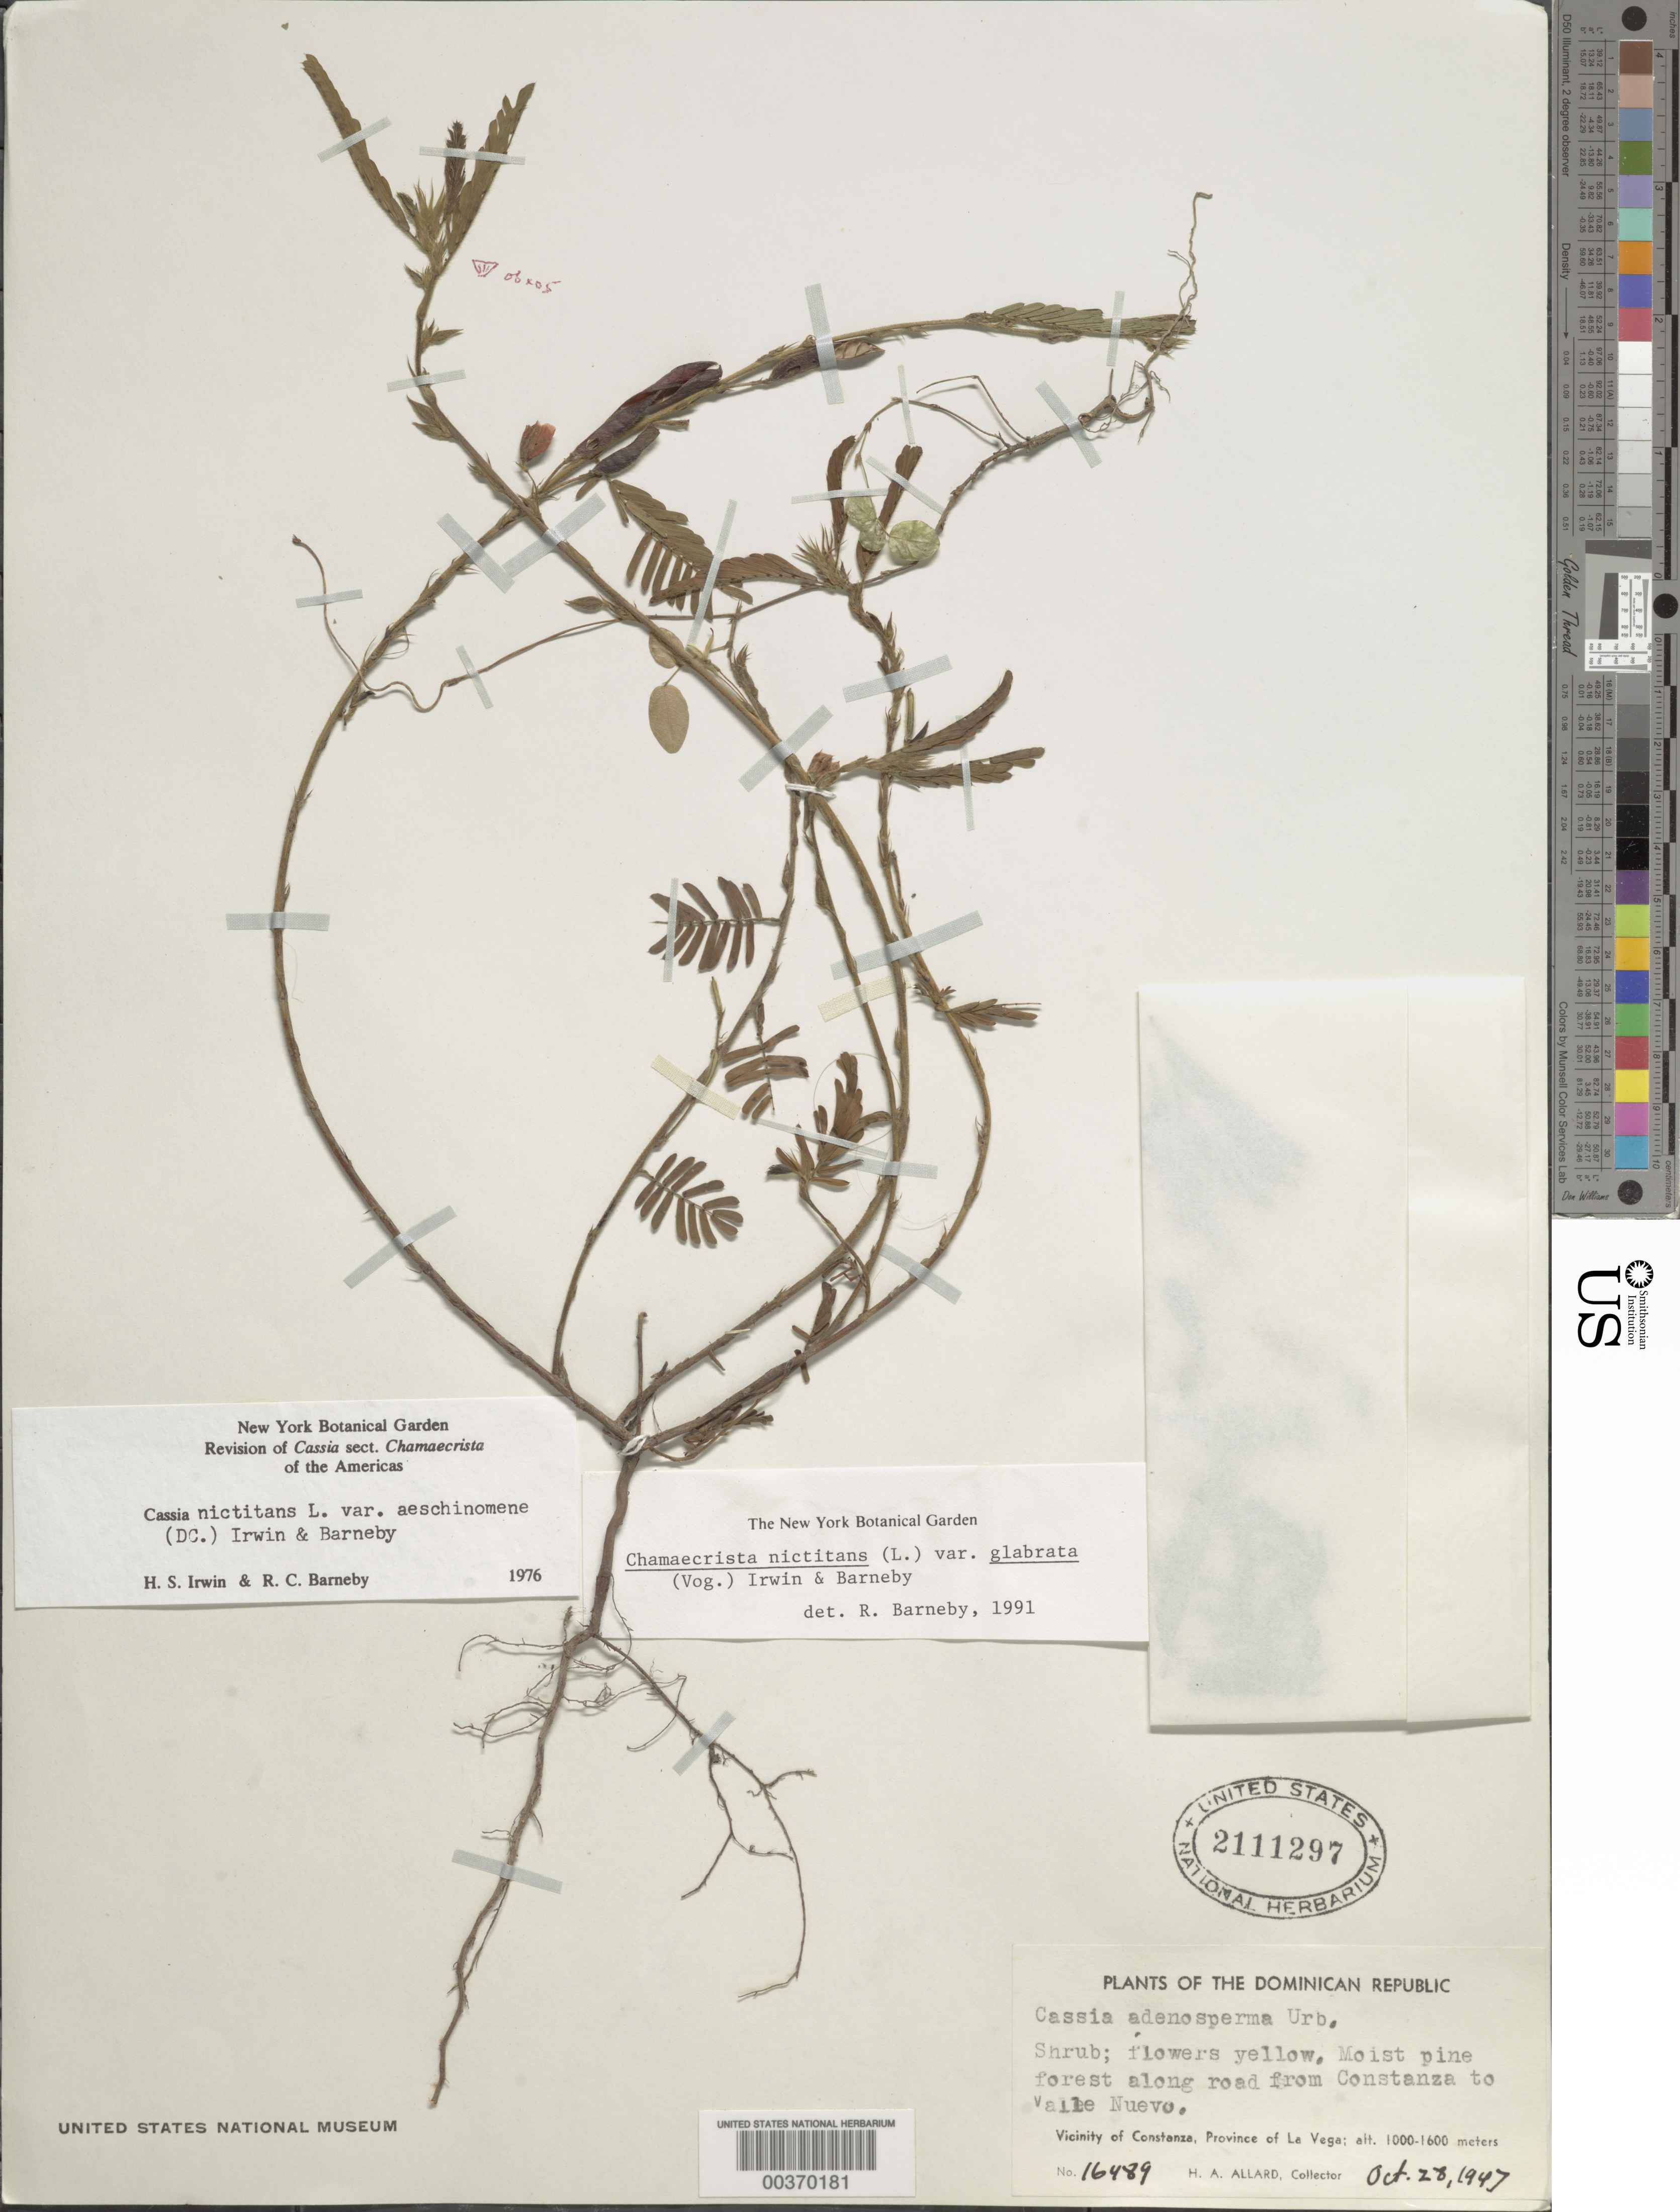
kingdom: Plantae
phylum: Tracheophyta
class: Magnoliopsida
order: Fabales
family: Fabaceae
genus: Chamaecrista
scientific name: Chamaecrista nictitans var. glabrata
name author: (Vogel) H.S. Irwin & Barneby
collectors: H. A. Allard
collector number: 16489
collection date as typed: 28 Oct 1947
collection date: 1947-10-28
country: Dominican Republic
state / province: La Vega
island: Hispaniola Island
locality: Along road from constanza to valle nuevo; vicinity of constanza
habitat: Moist pine forest along road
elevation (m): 1000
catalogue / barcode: US 2111297